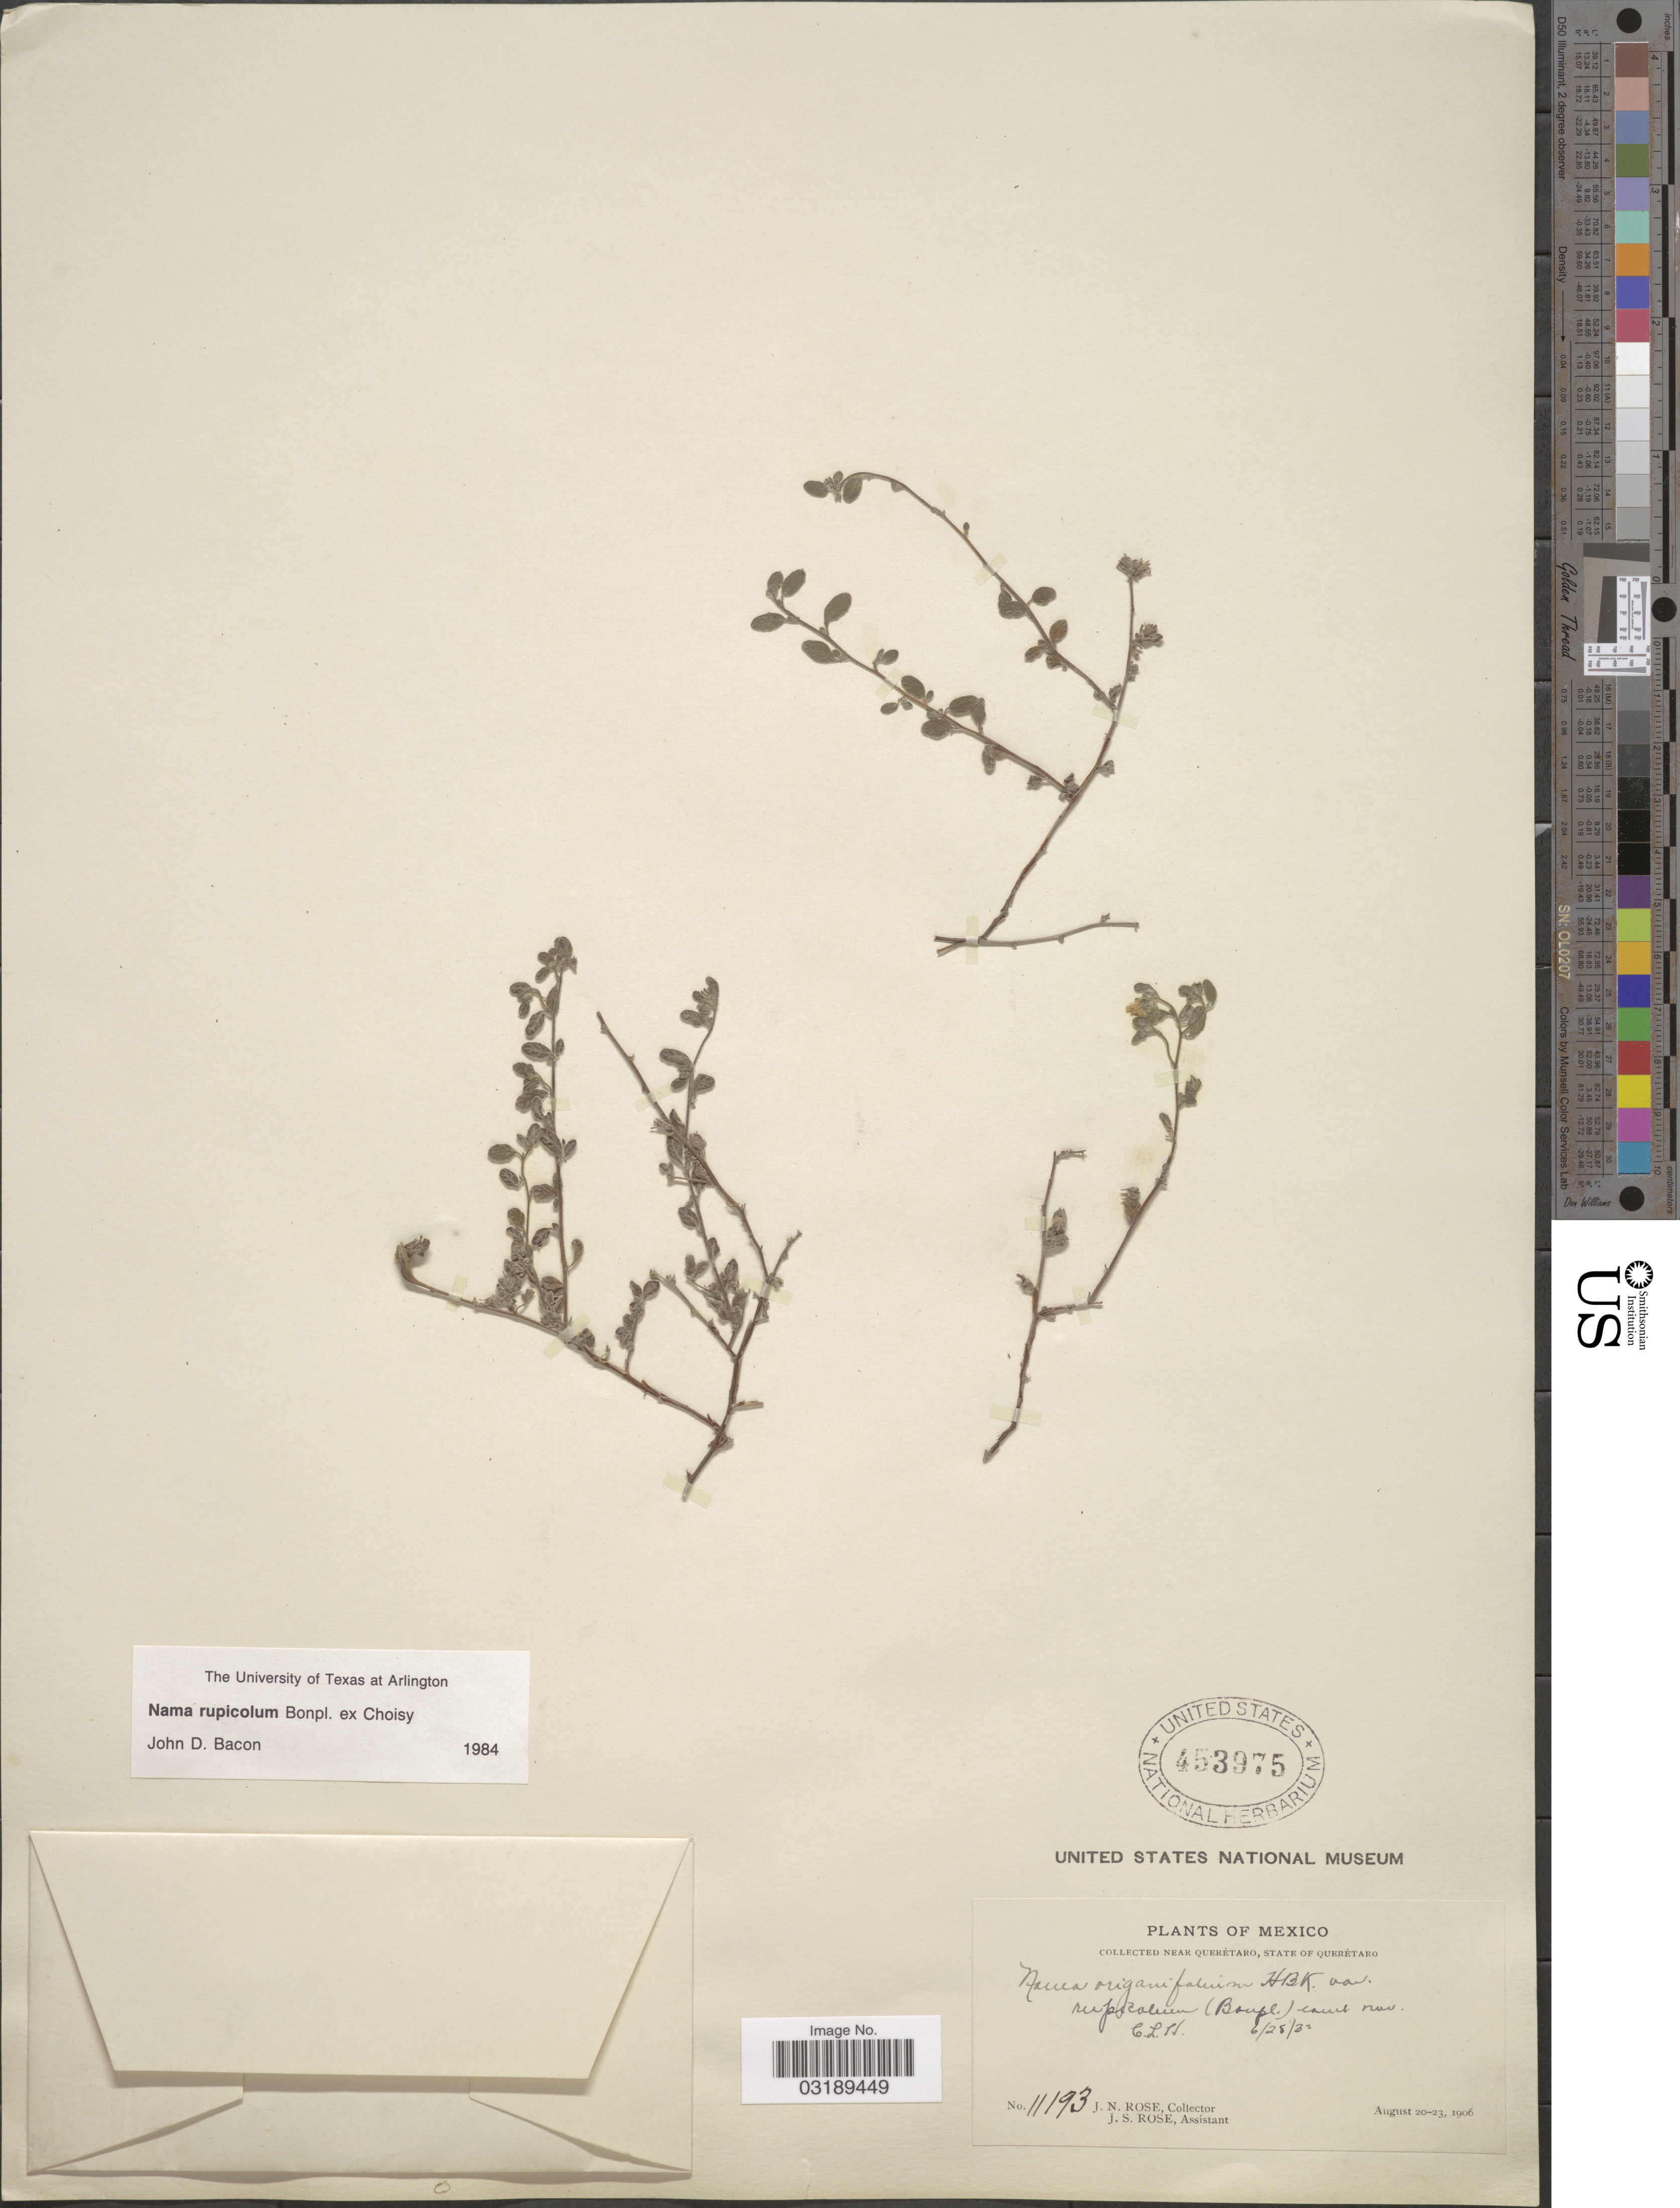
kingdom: Plantae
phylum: Tracheophyta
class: Magnoliopsida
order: Boraginales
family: Namaceae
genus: Nama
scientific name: Nama rupicola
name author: Bonpl. ex Choisy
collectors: J. N. Rose & J. S. Rose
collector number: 11193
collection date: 1906-08-20/1906-08-23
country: Mexico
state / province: Querétaro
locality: Near Querétaro.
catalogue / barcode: US 453975